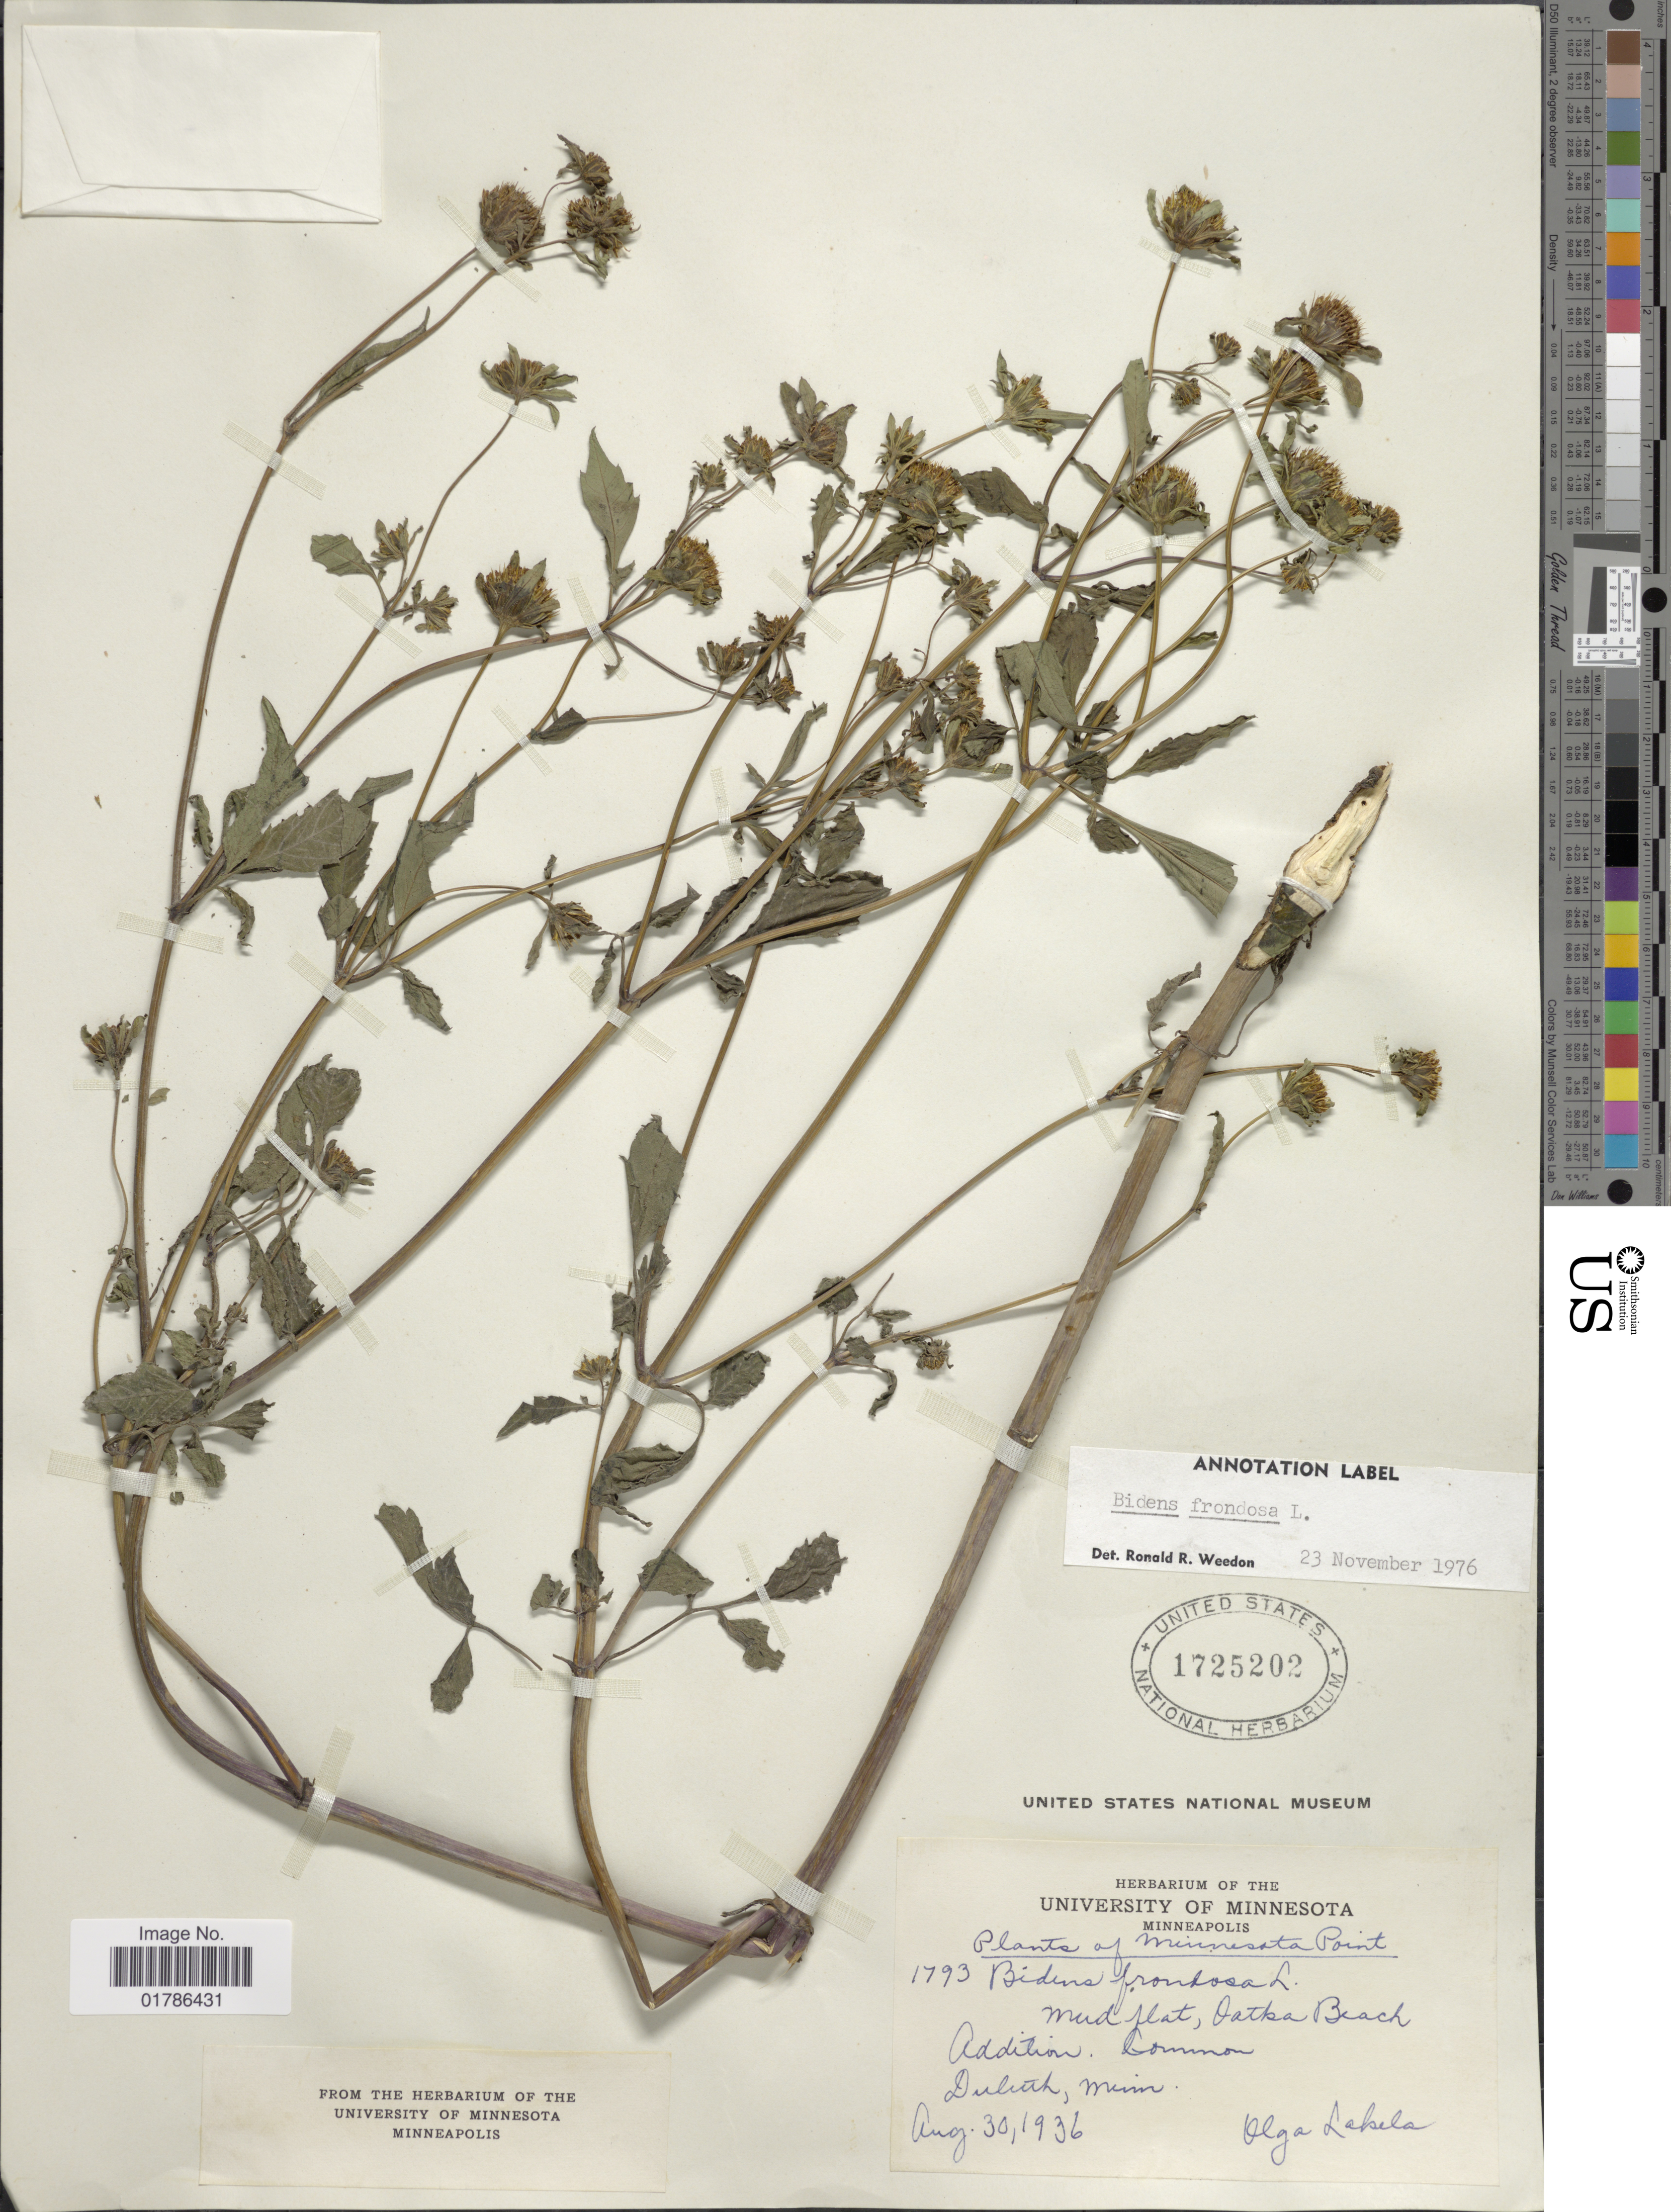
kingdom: Plantae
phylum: Tracheophyta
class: Magnoliopsida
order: Asterales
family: Asteraceae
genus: Bidens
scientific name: Bidens frondosa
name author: L.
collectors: O. K. Lakela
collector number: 1793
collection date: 1936-08-30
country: United States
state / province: Minnesota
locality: Duluth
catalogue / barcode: US 1725202